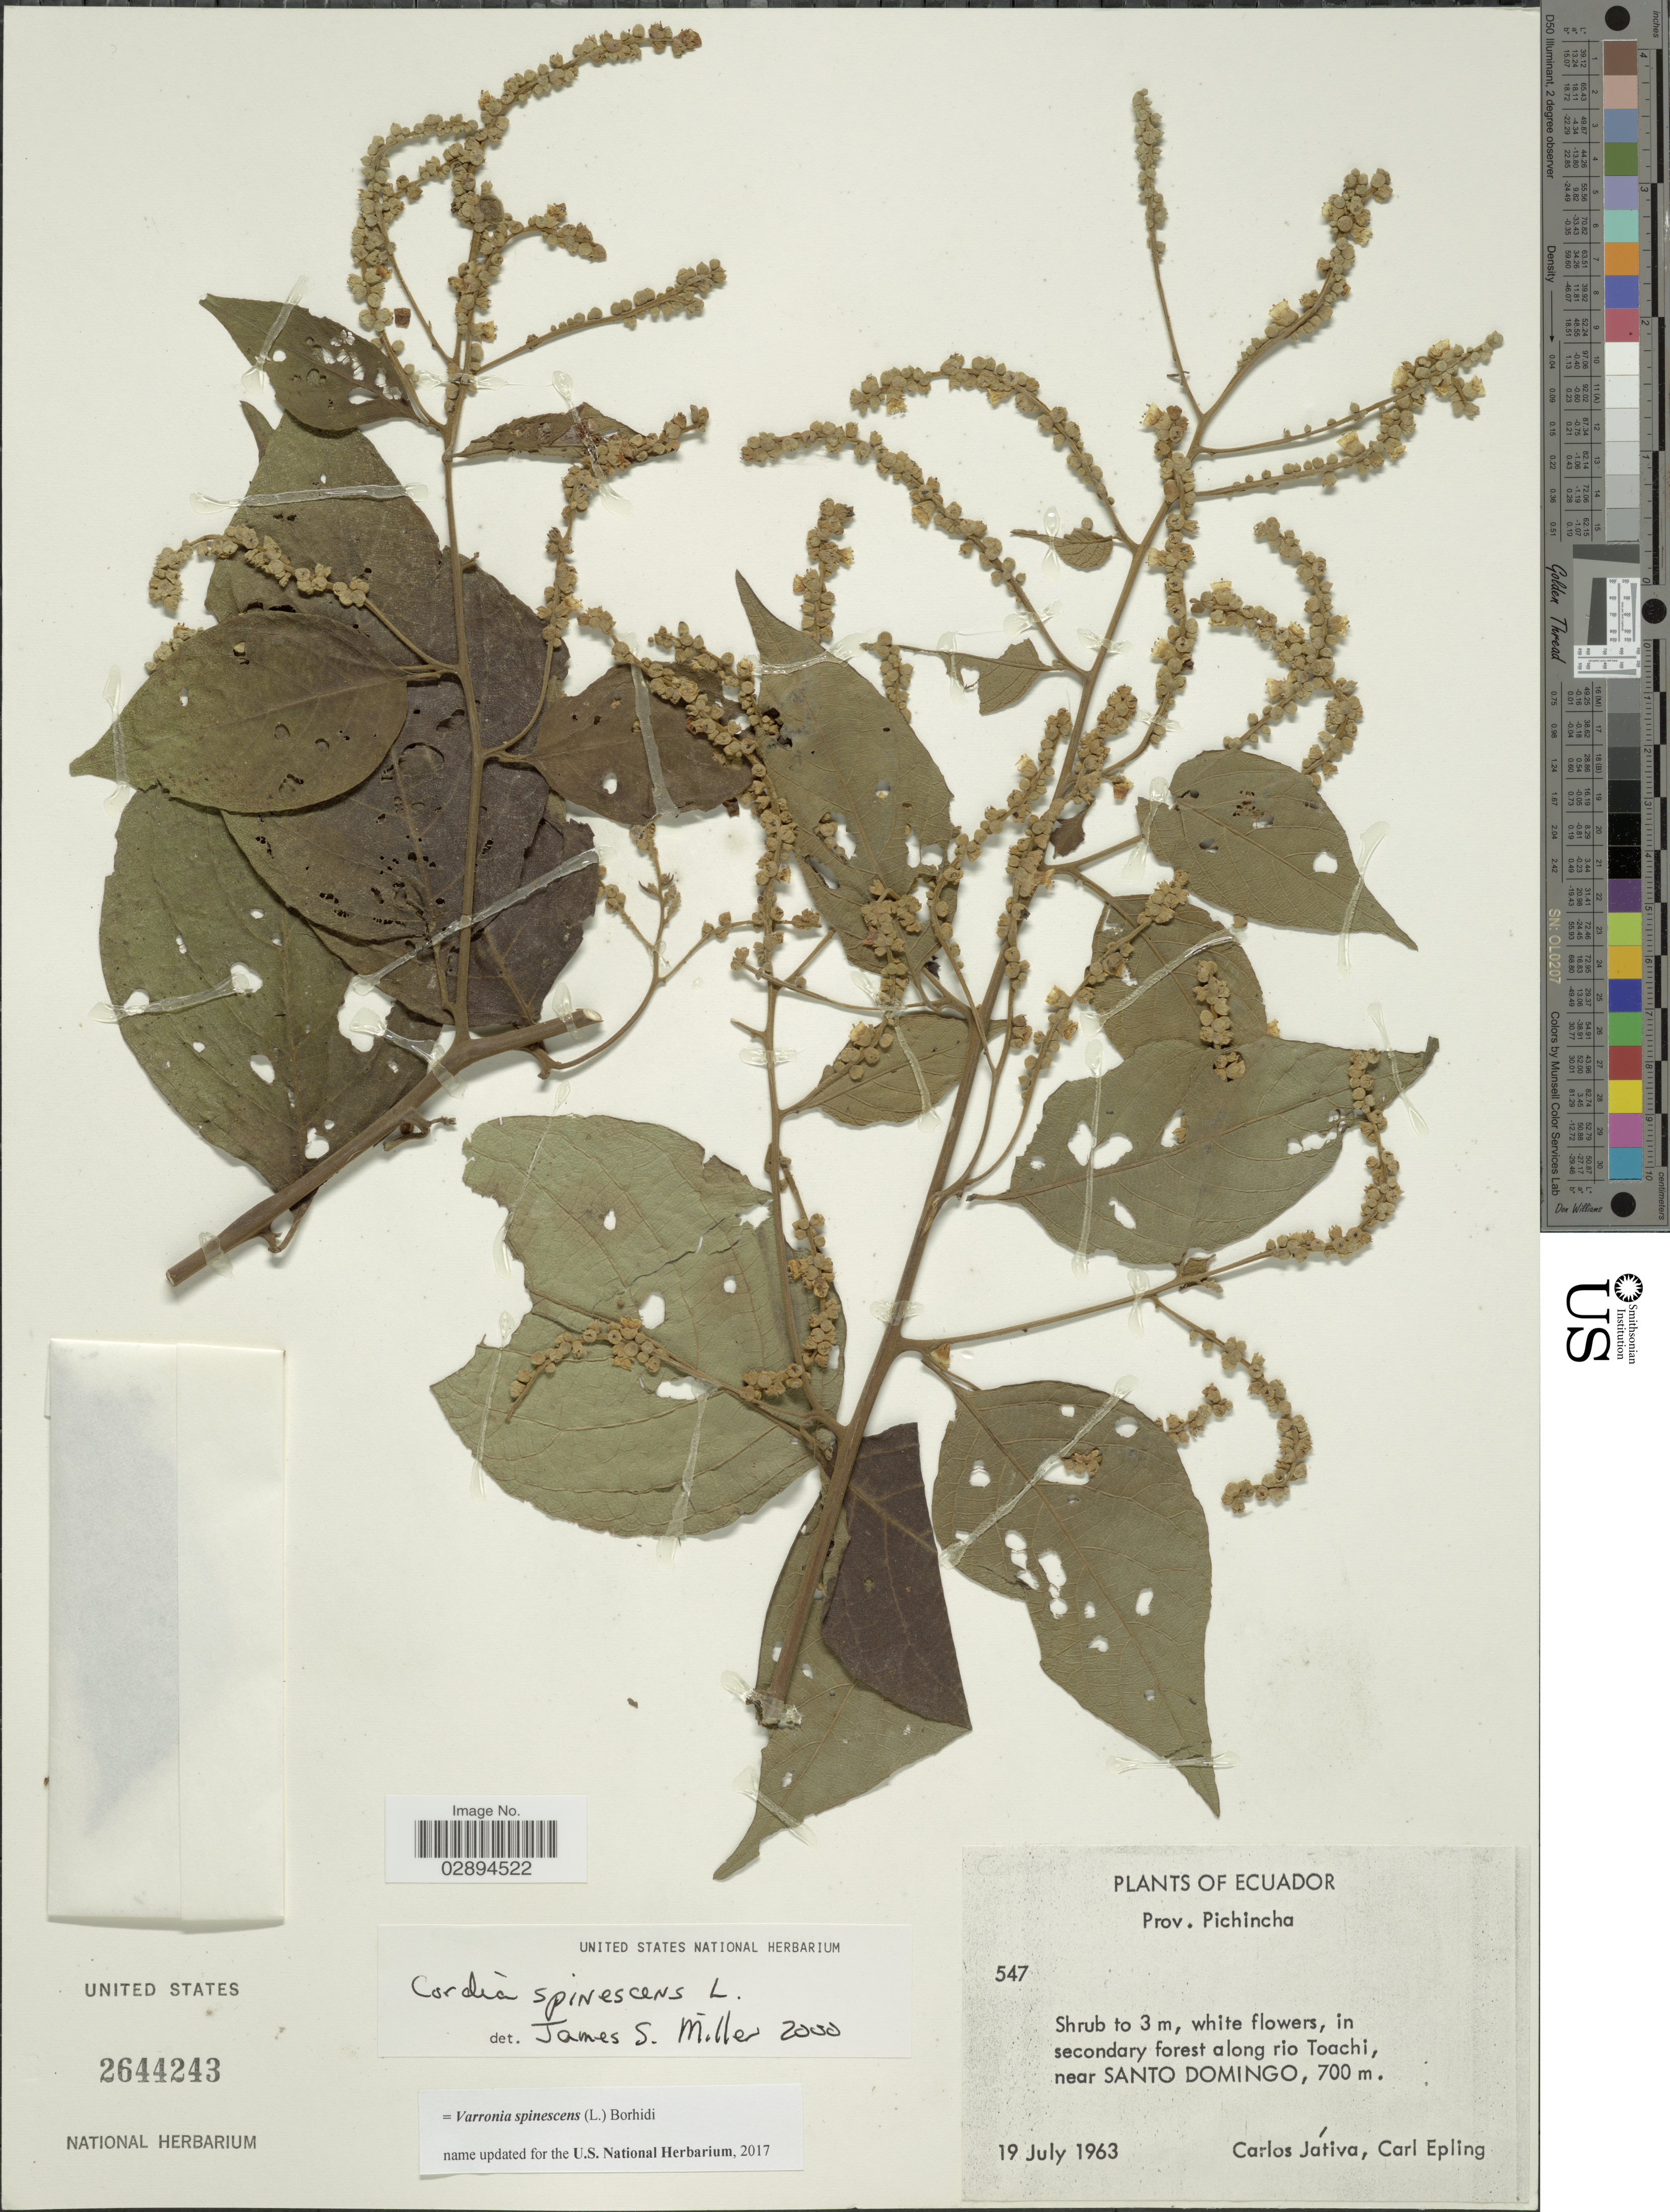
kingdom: Plantae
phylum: Tracheophyta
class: Magnoliopsida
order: Boraginales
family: Cordiaceae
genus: Varronia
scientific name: Varronia spinescens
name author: (L.) Borhidi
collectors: C. D. Játiva & C. C. Epling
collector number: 547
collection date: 1963-07-19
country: Ecuador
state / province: Pichincha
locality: In Secondary forest along rio Toachi, near Santo Domingo.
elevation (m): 700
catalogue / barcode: US 2644243